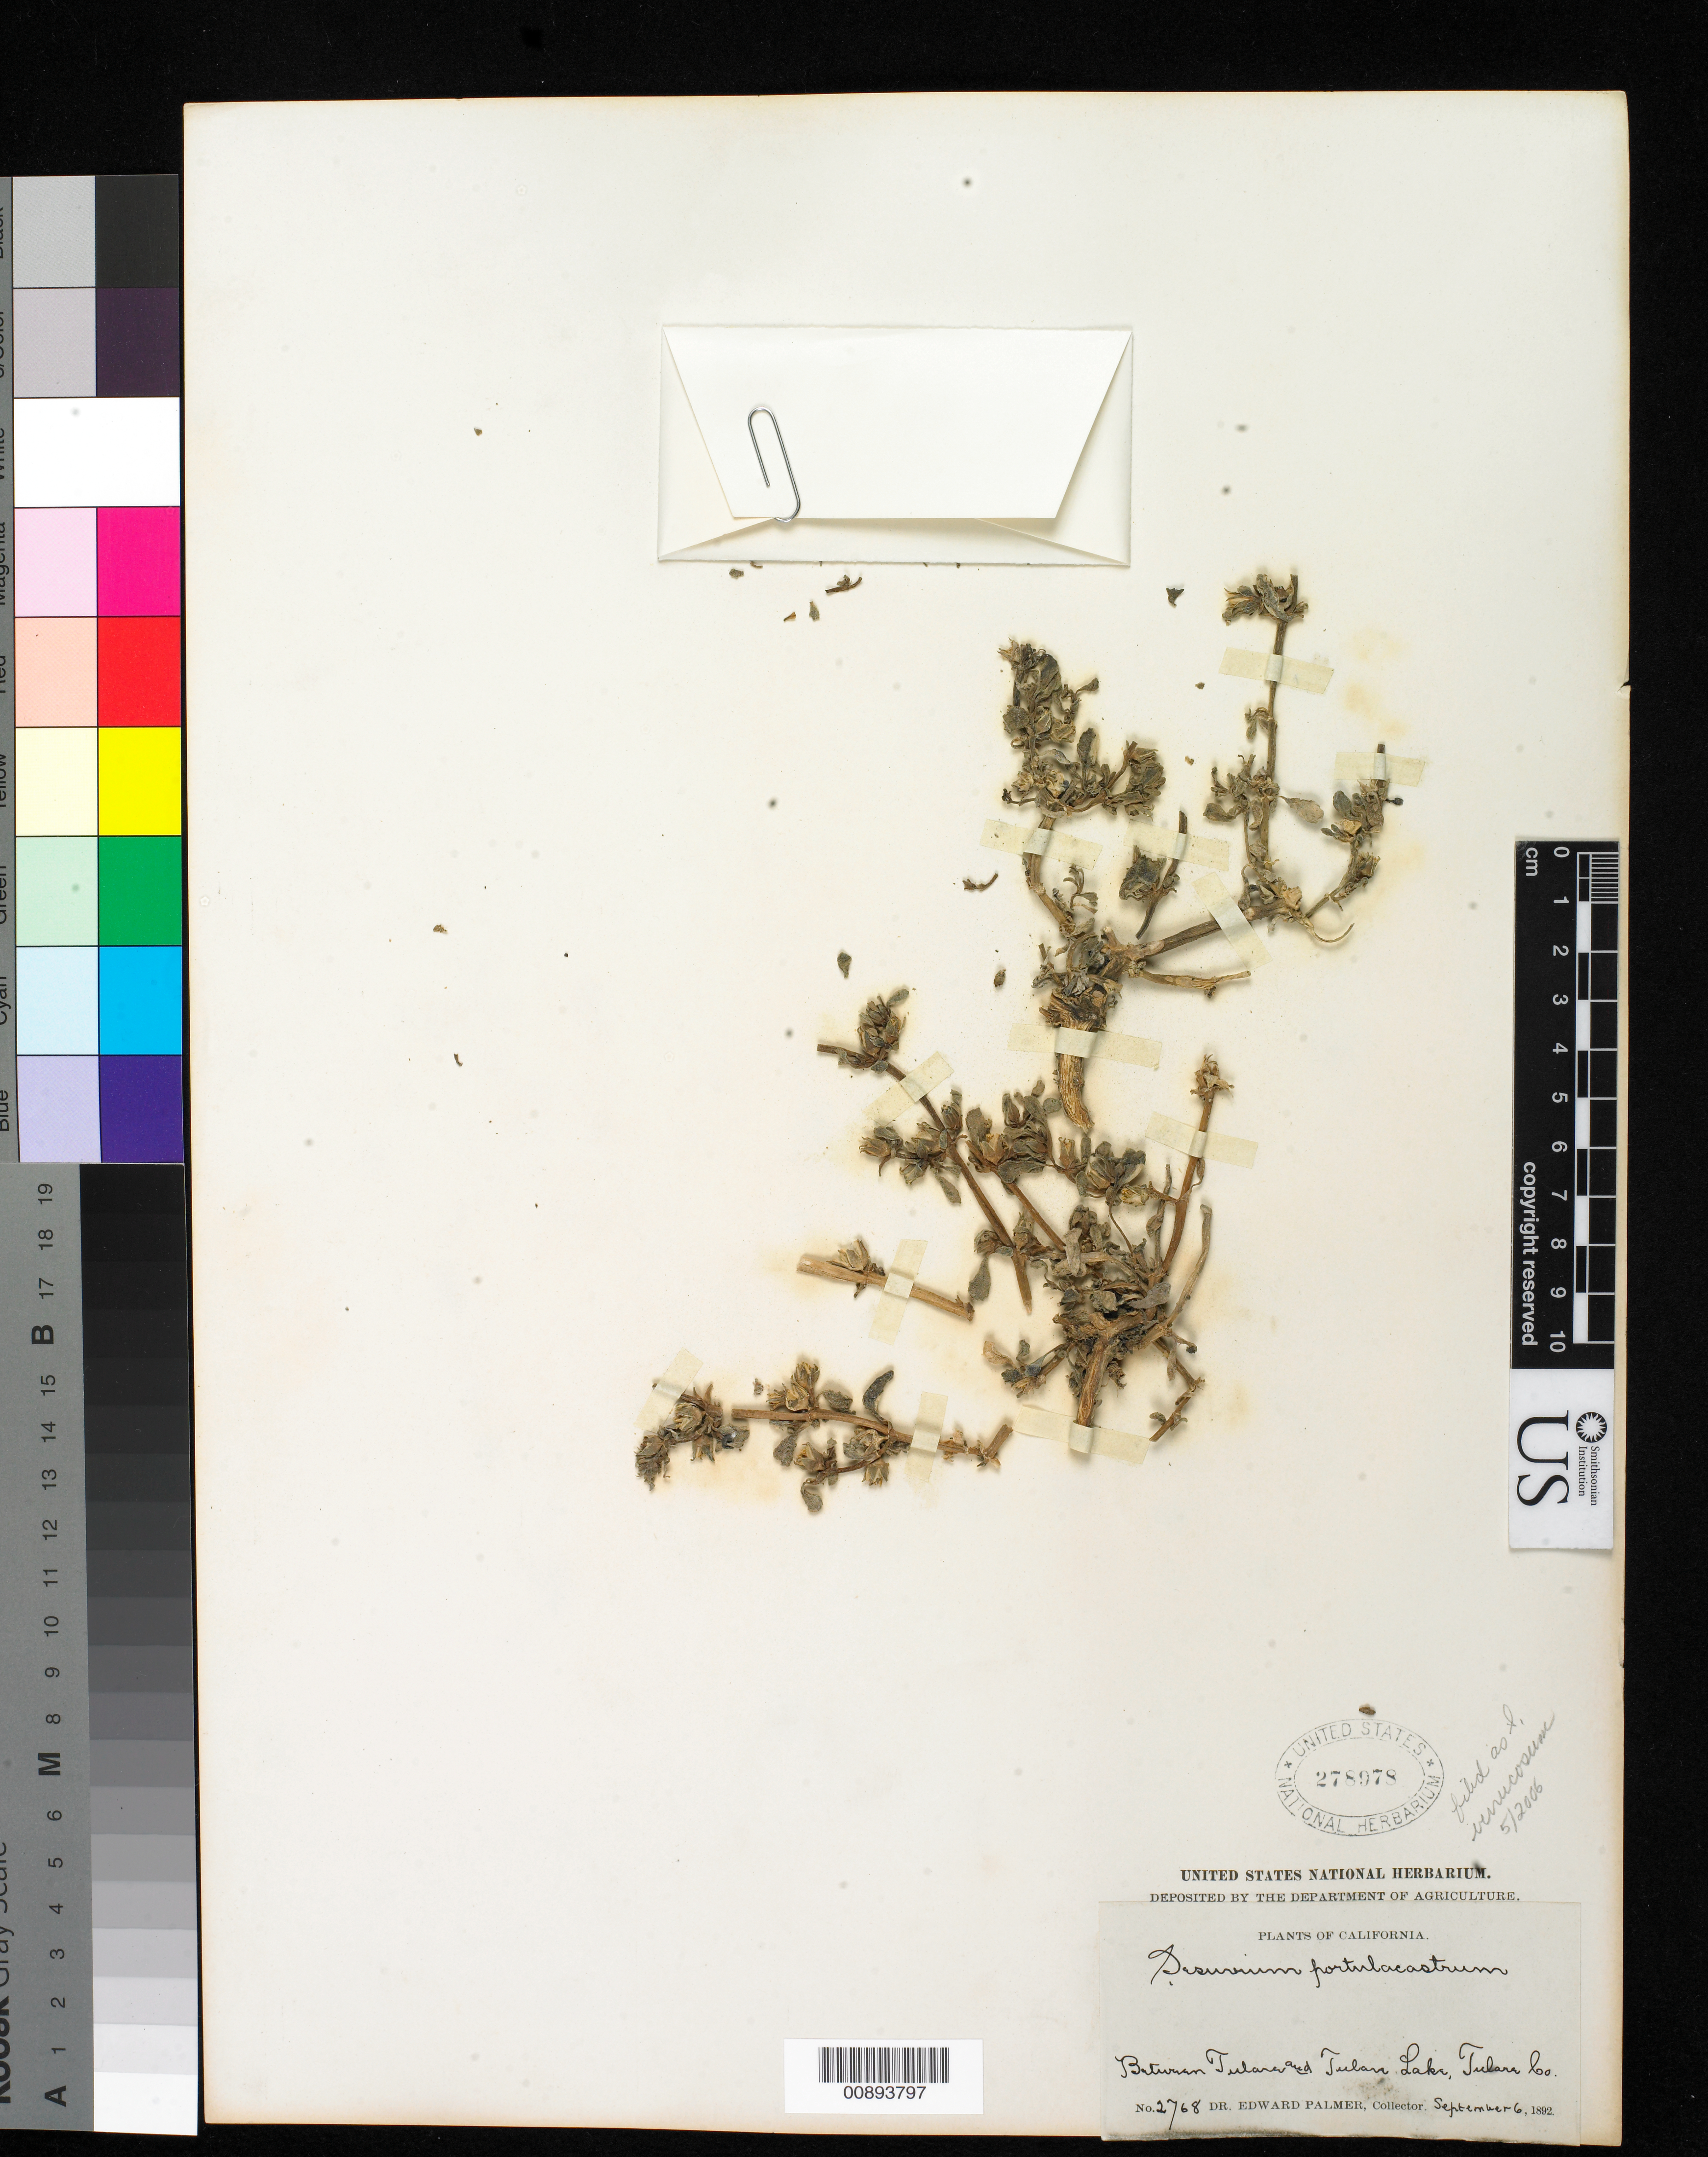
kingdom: Plantae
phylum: Tracheophyta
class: Magnoliopsida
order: Caryophyllales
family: Aizoaceae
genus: Sesuvium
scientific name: Sesuvium revolutifolium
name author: Ortega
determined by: Strong, Mark T., (BOT), Smithsonian Institution - National Museum of Natural History (UNITED STATES)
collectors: E. Palmer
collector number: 2768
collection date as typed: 06 Sep 1892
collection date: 1892-09-06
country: United States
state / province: California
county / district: Tulare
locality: Between Tulare and Tulare Lake, Tulare County, California.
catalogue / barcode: US 278978